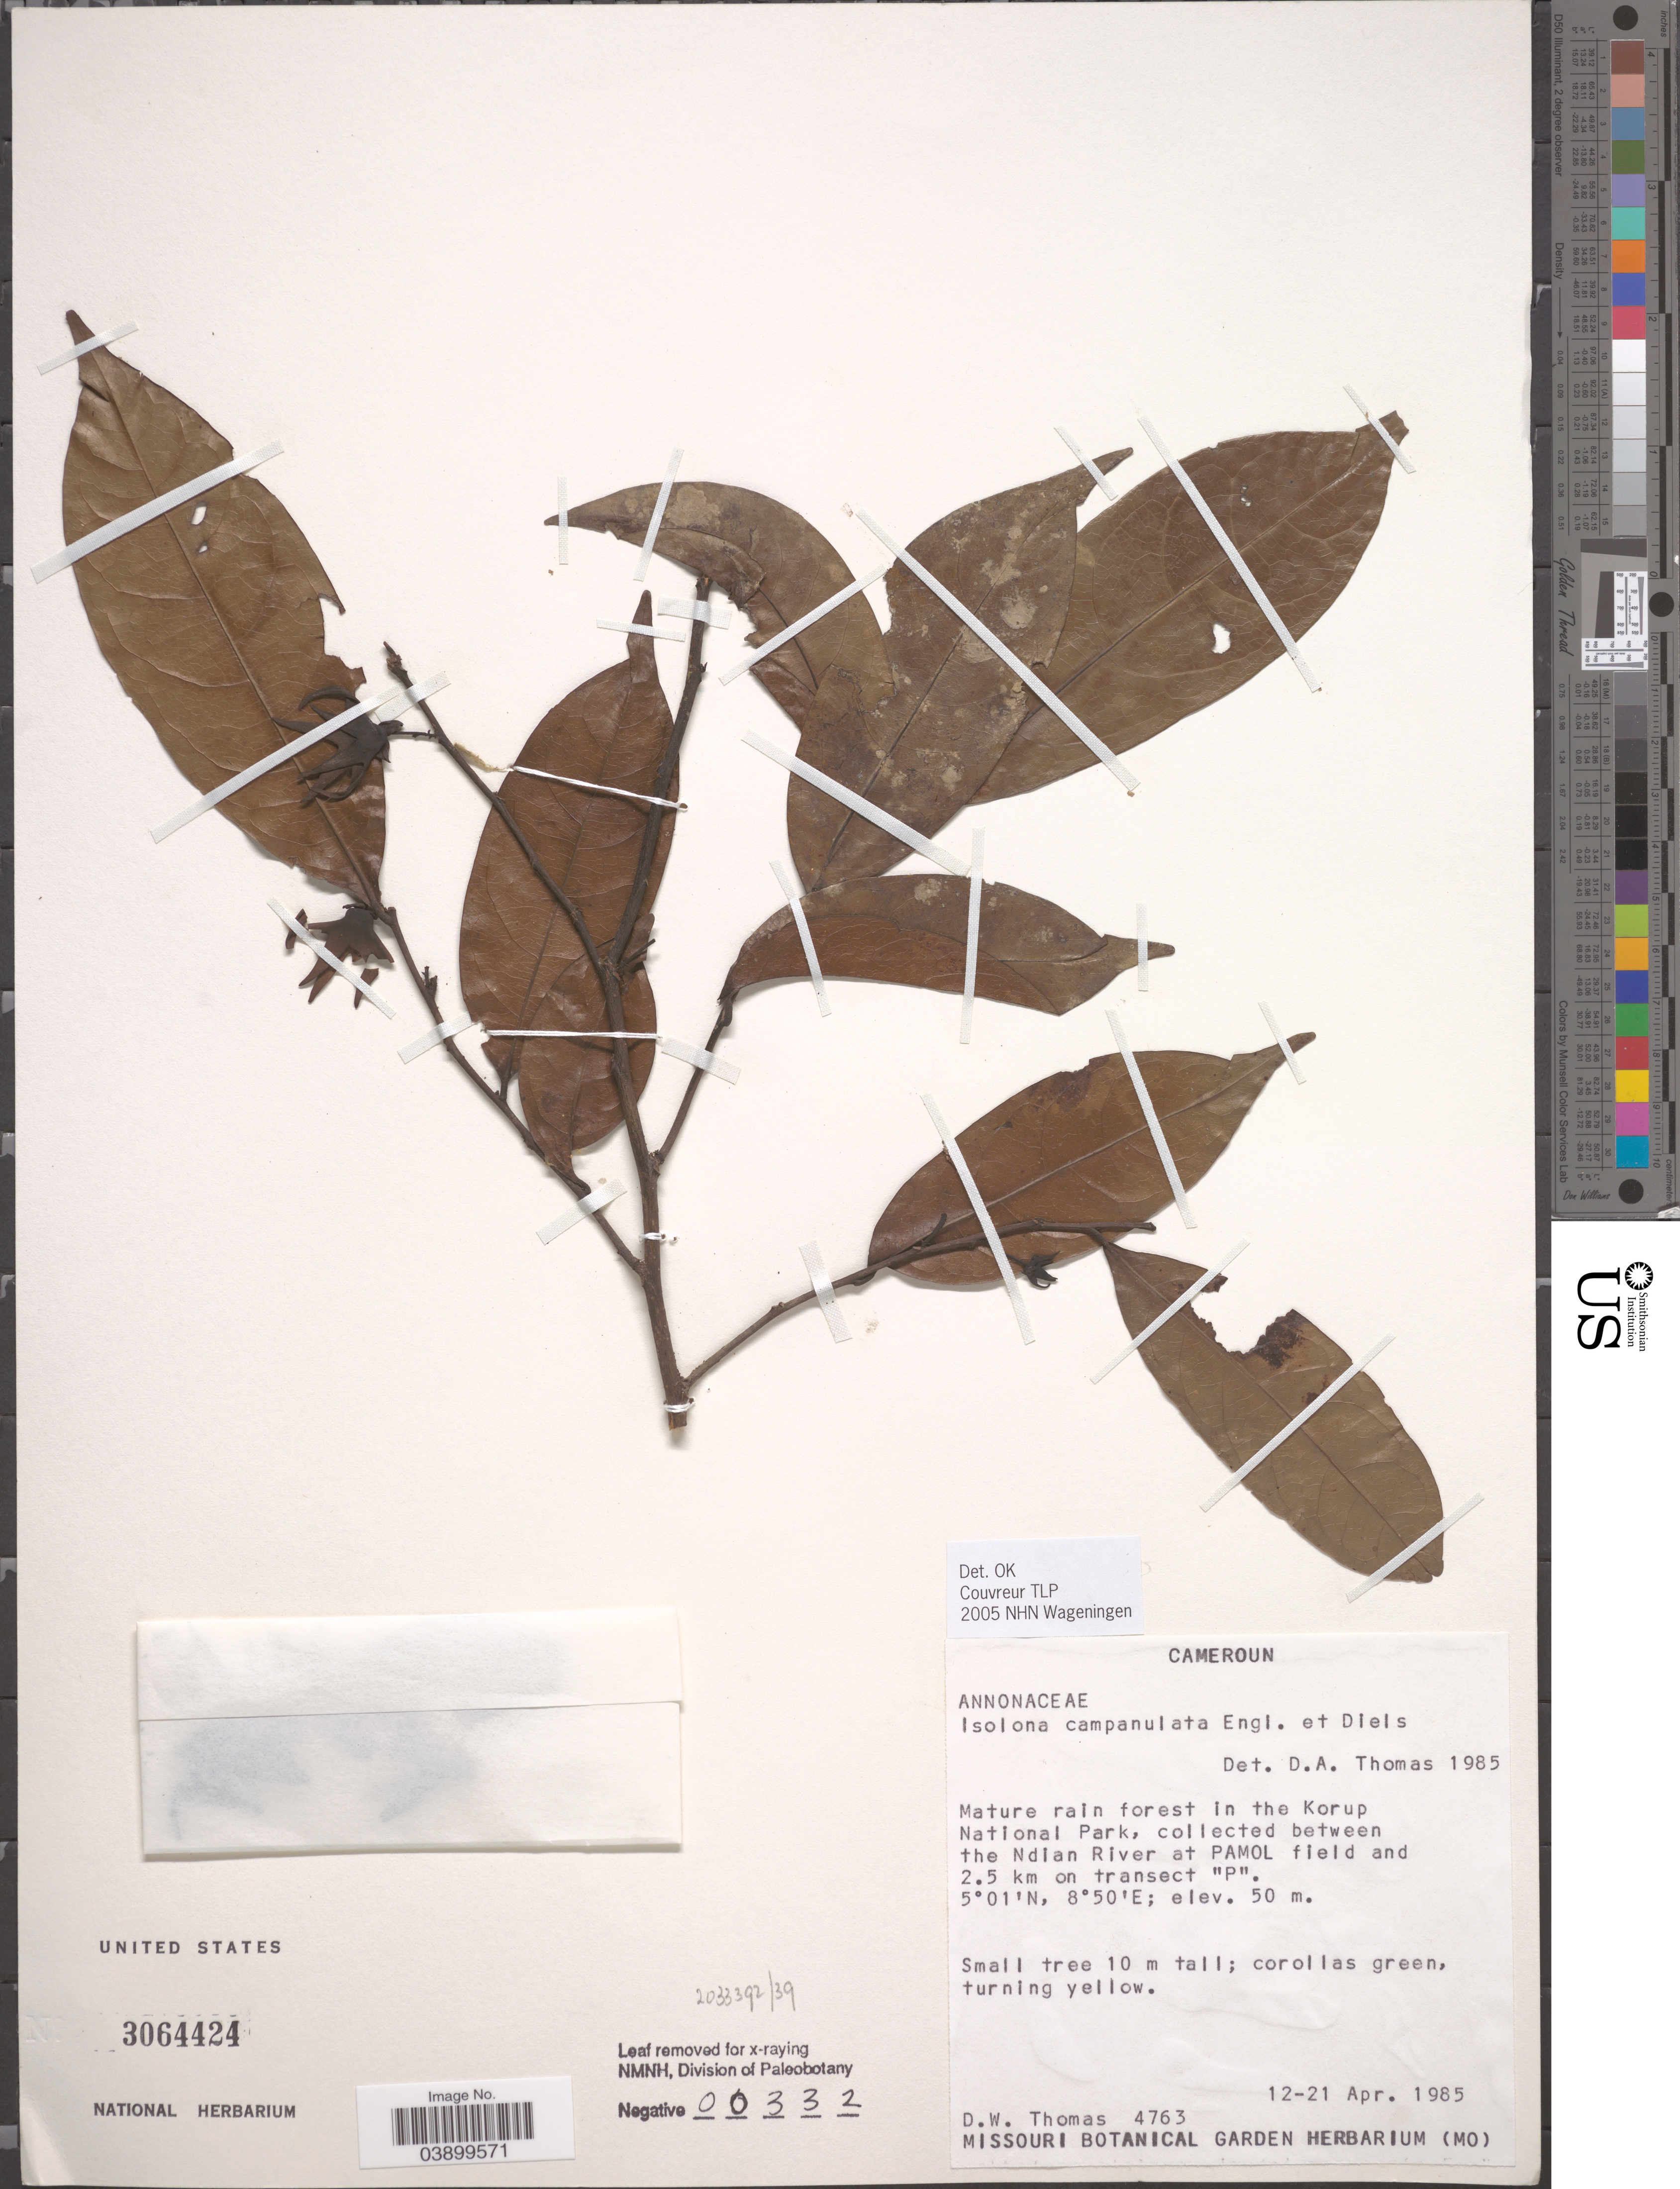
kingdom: Plantae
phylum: Tracheophyta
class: Magnoliopsida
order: Magnoliales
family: Annonaceae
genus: Isolona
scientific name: Isolona campanulata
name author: Engl. & Diels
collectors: D. W. Thomas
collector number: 4763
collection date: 1985-04-12/1985-04-21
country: Cameroon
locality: Mature rain forest in the Korup National Park, collected between the Ndian River at PAMOL field and 2.5 km on transect "P".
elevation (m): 50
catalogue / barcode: US 3064424